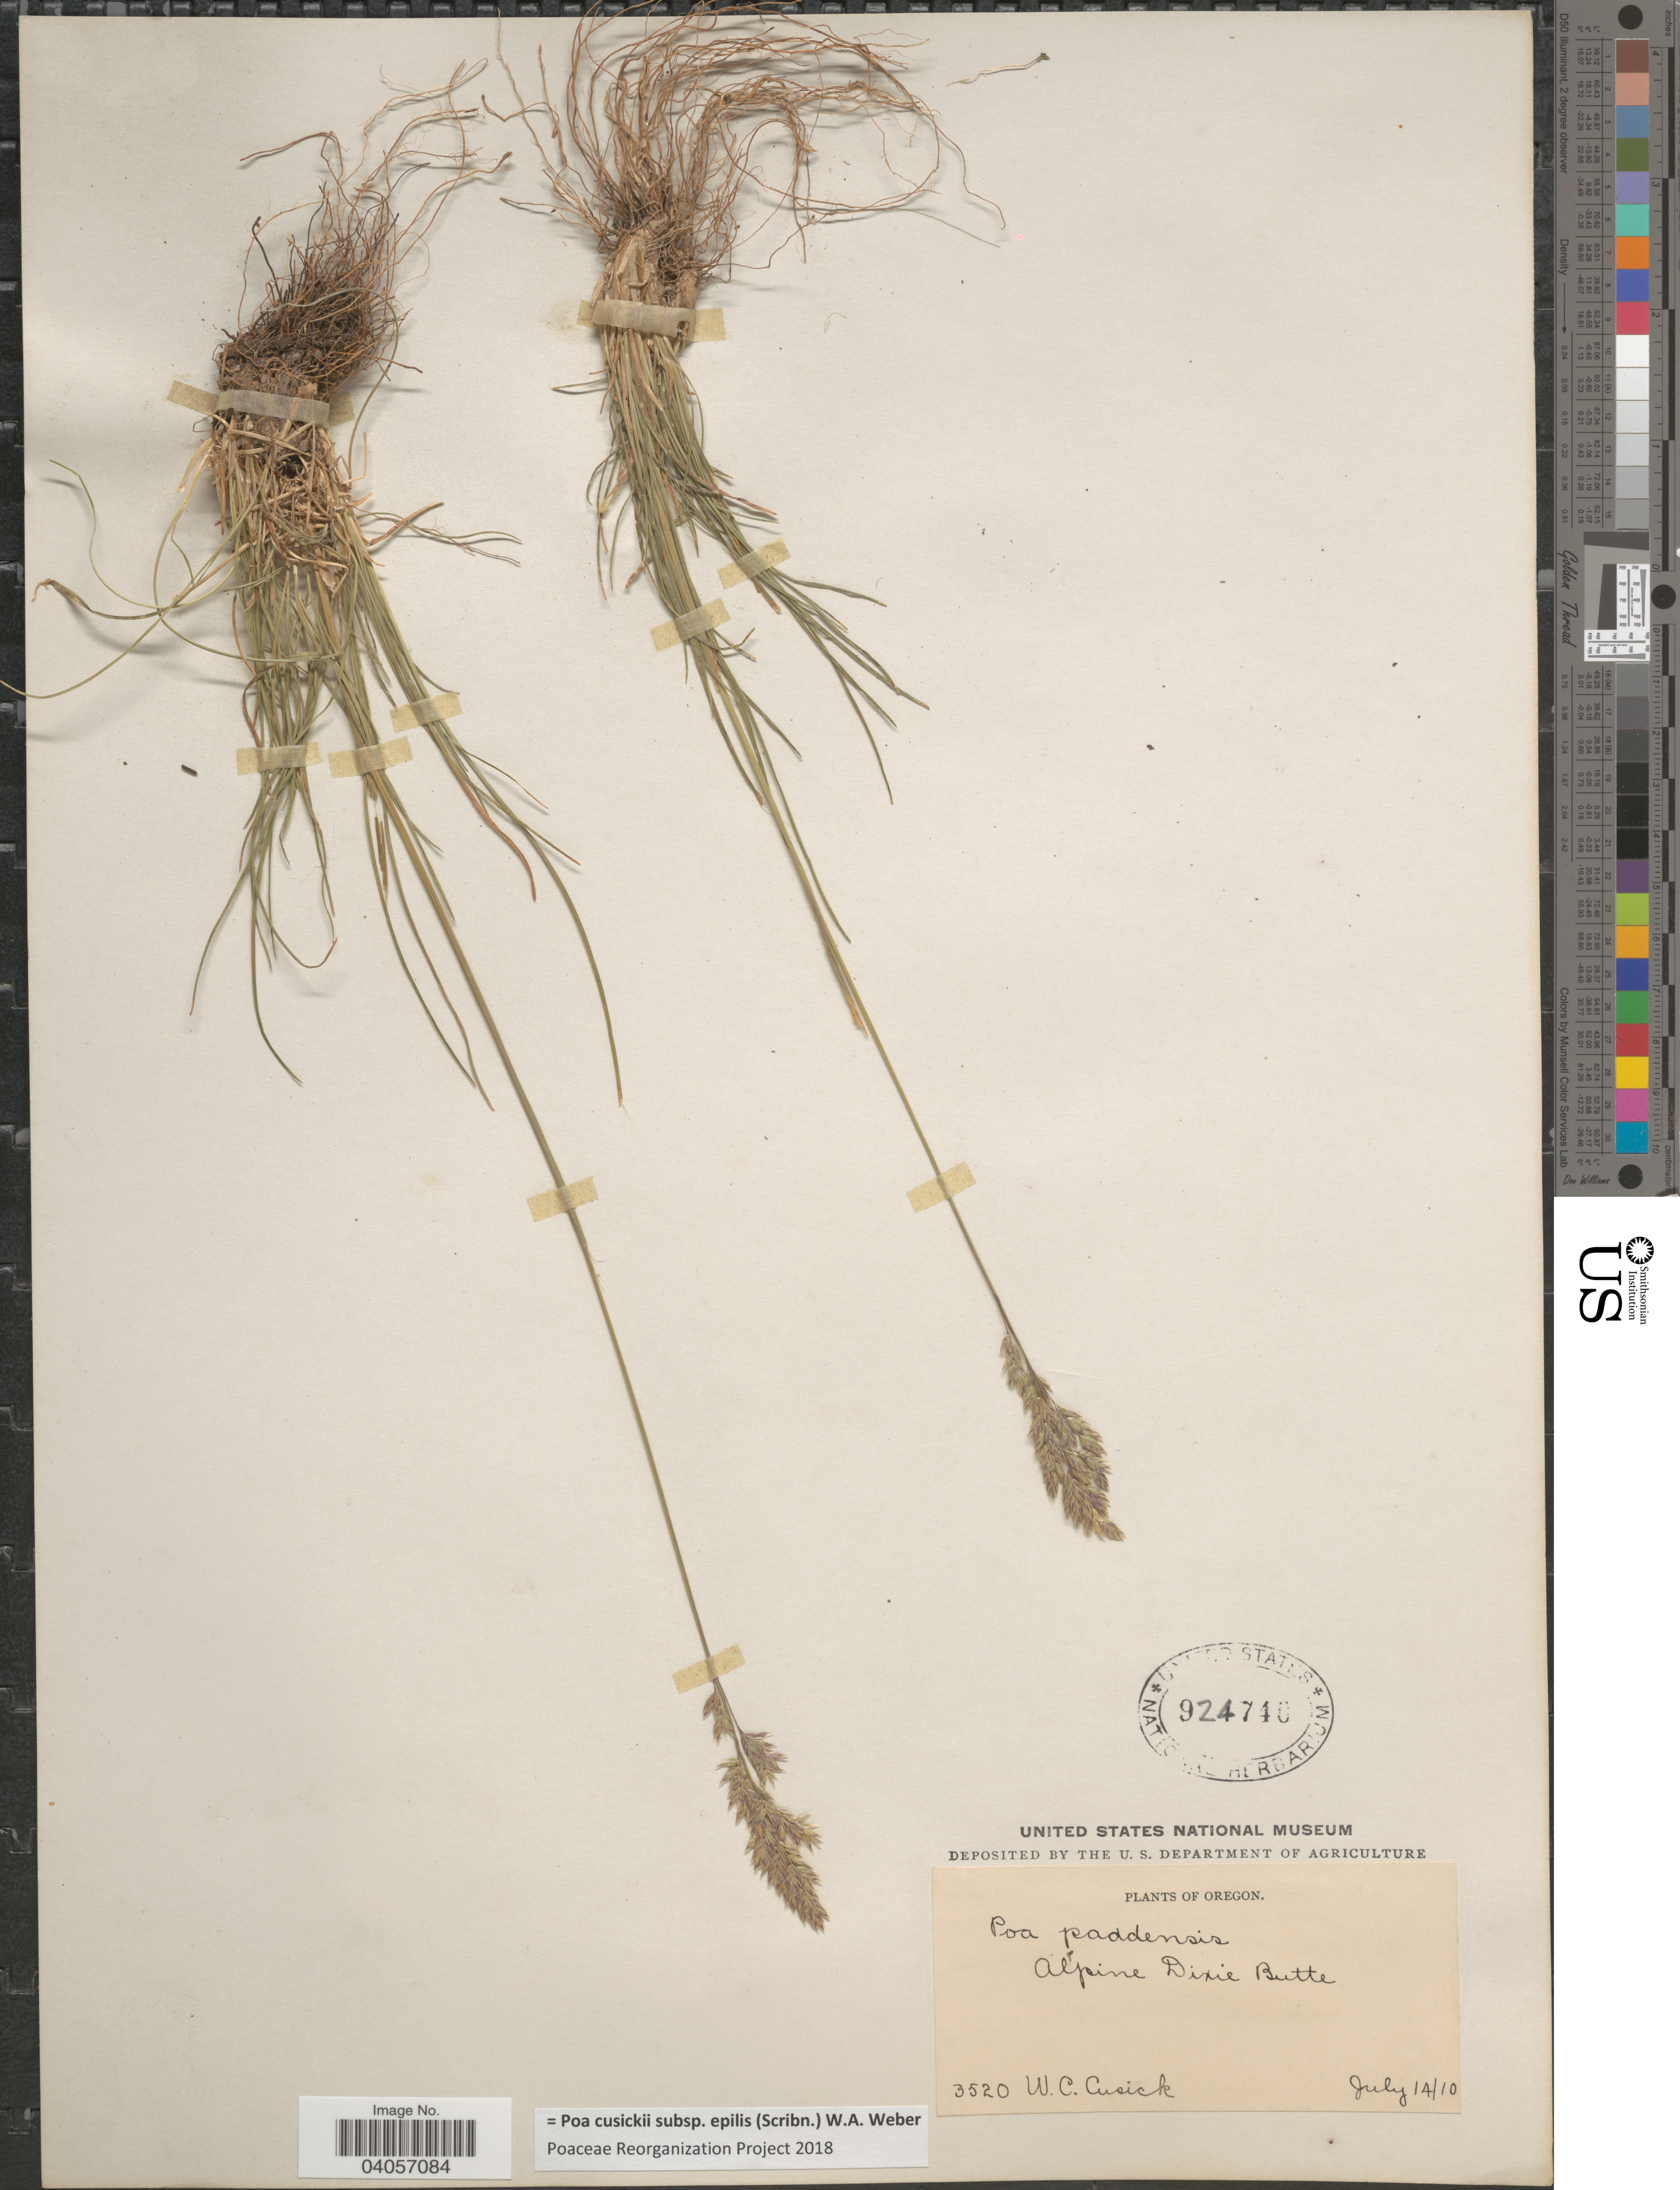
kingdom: Plantae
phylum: Tracheophyta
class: Liliopsida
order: Poales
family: Poaceae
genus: Poa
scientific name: Poa cusickii subsp. pallida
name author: Soreng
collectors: W. C. Cusick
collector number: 3520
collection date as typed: Transcribed d/m/y: 14/7/10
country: United States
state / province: Oregon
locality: Alpine Dixie Butte.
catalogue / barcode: US 924740